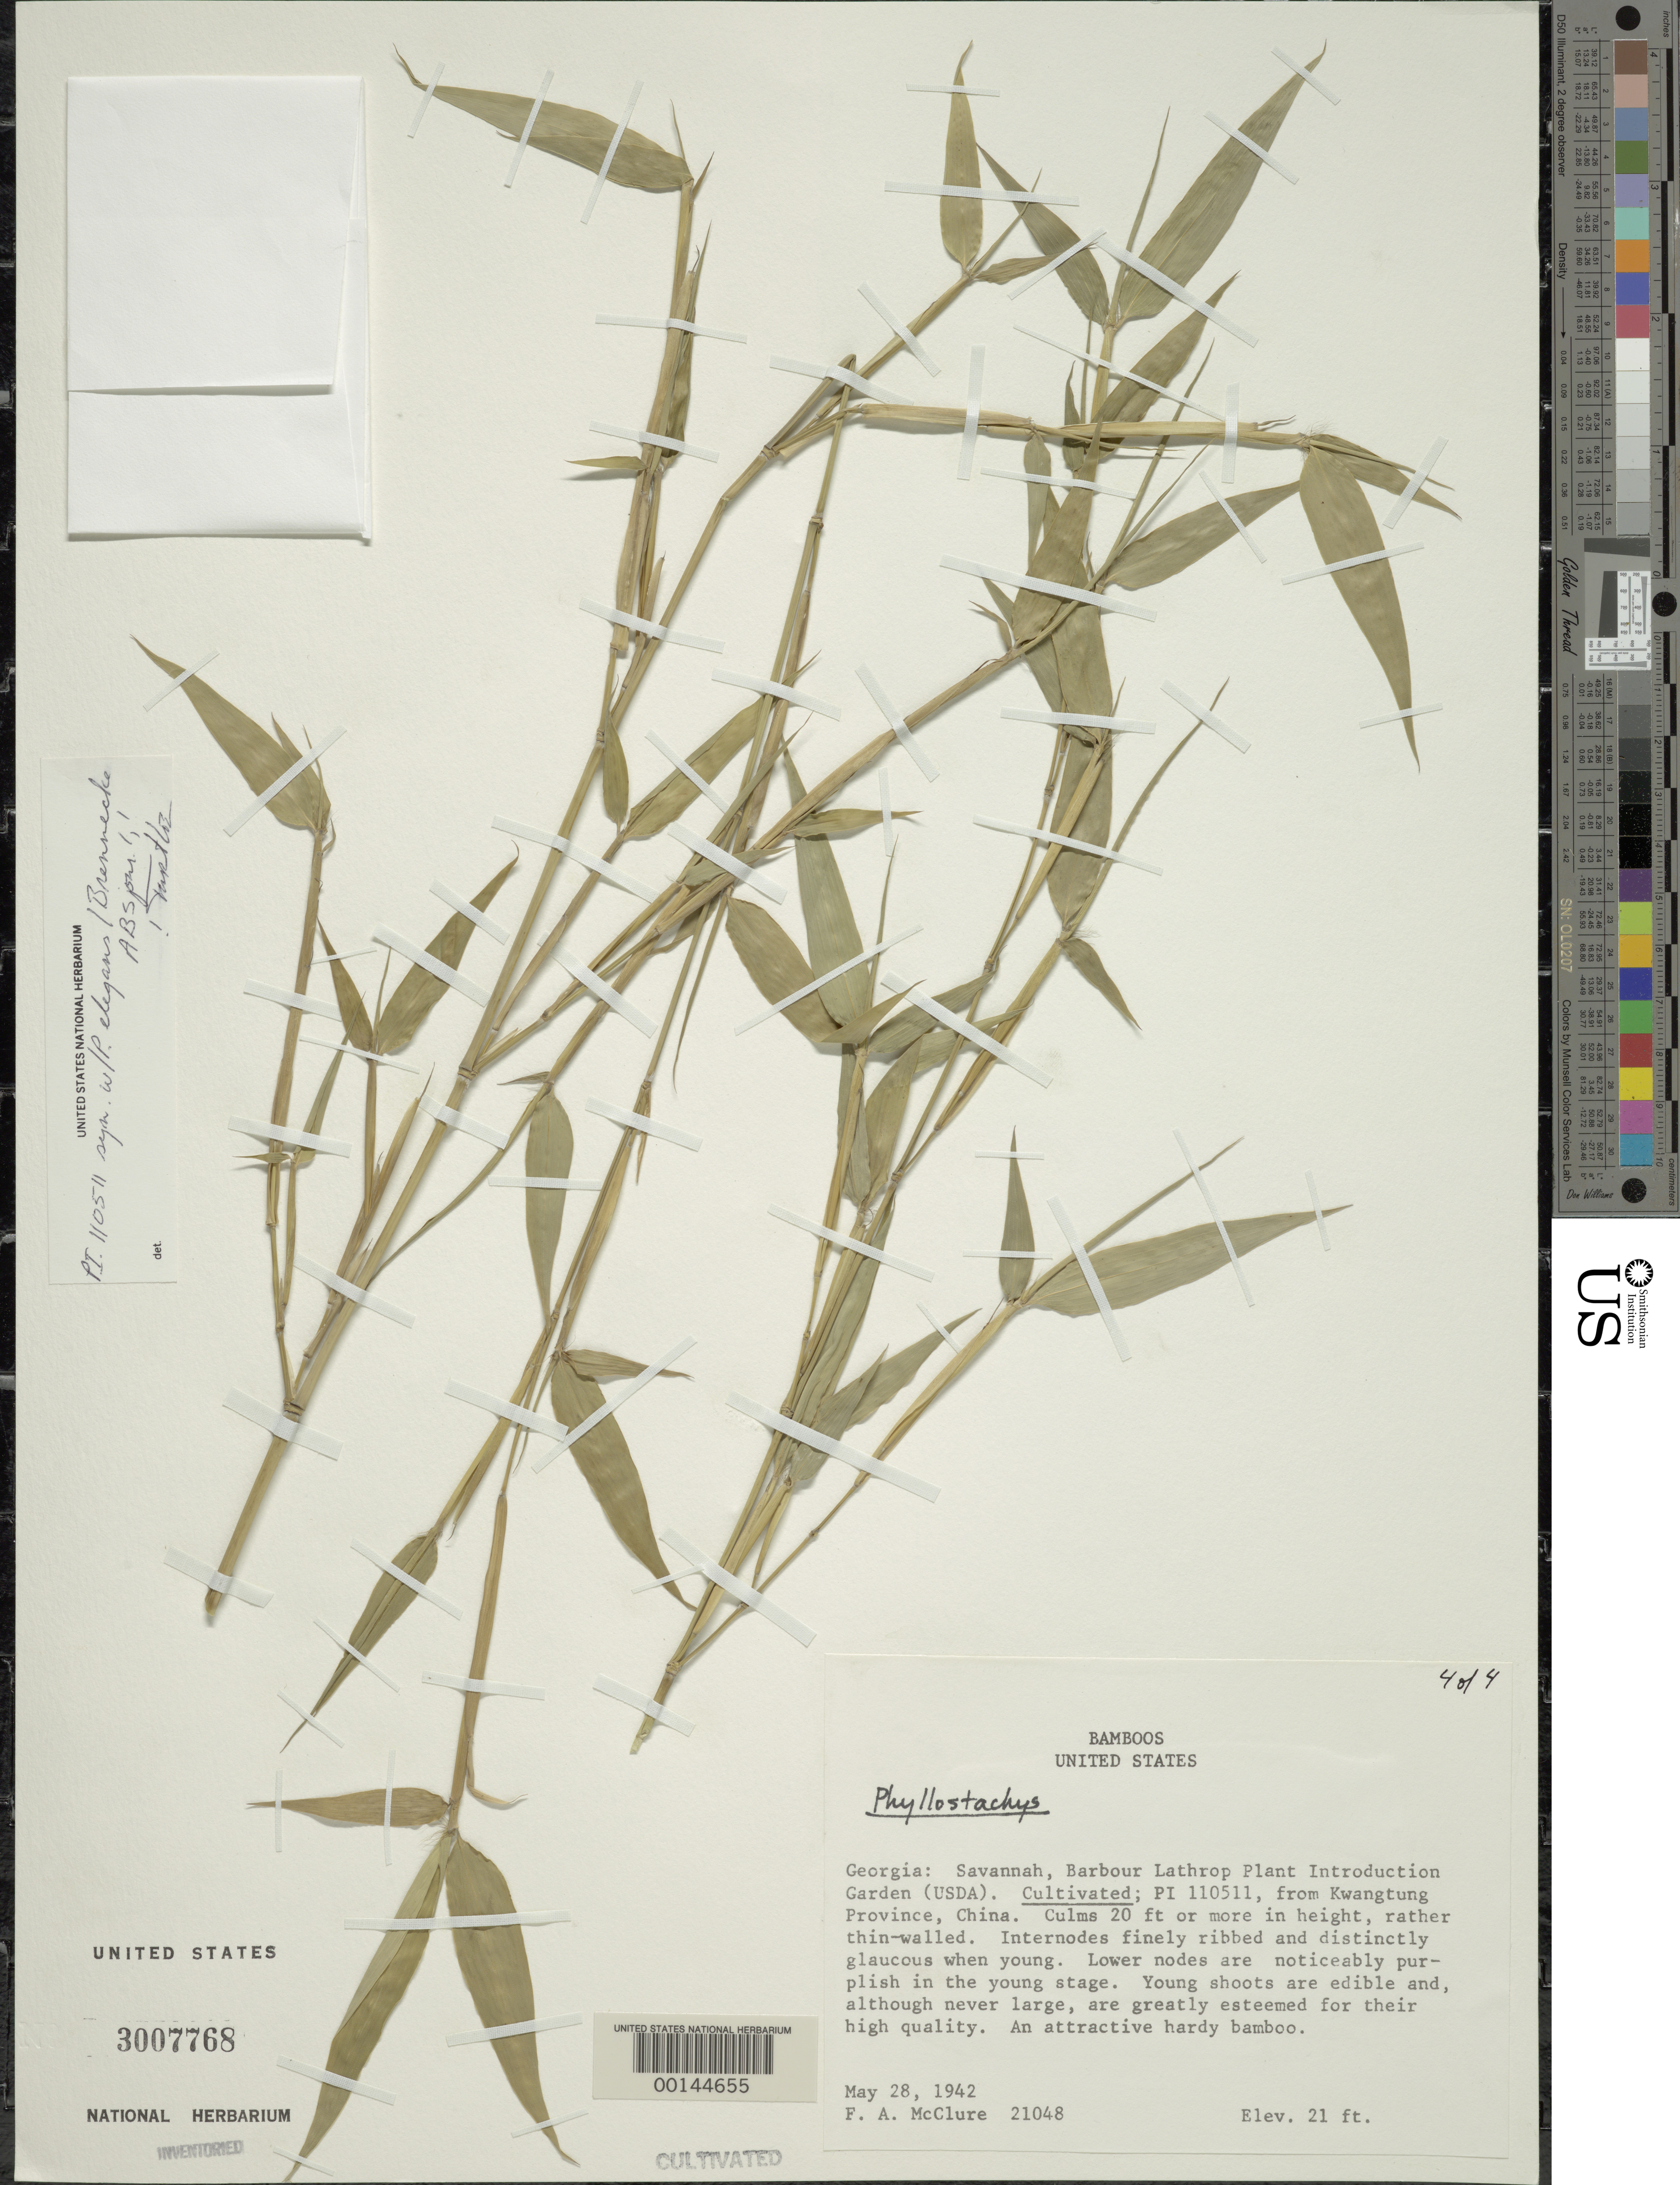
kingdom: Plantae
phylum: Tracheophyta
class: Liliopsida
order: Poales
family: Poaceae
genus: Phyllostachys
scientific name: Phyllostachys sp.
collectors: F. A. McClure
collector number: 21048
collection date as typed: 28 May 1942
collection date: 1942-05-28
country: United States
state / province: Georgia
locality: Savannah, barbour lathrop p.i. garden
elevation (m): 6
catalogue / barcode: US 3007768